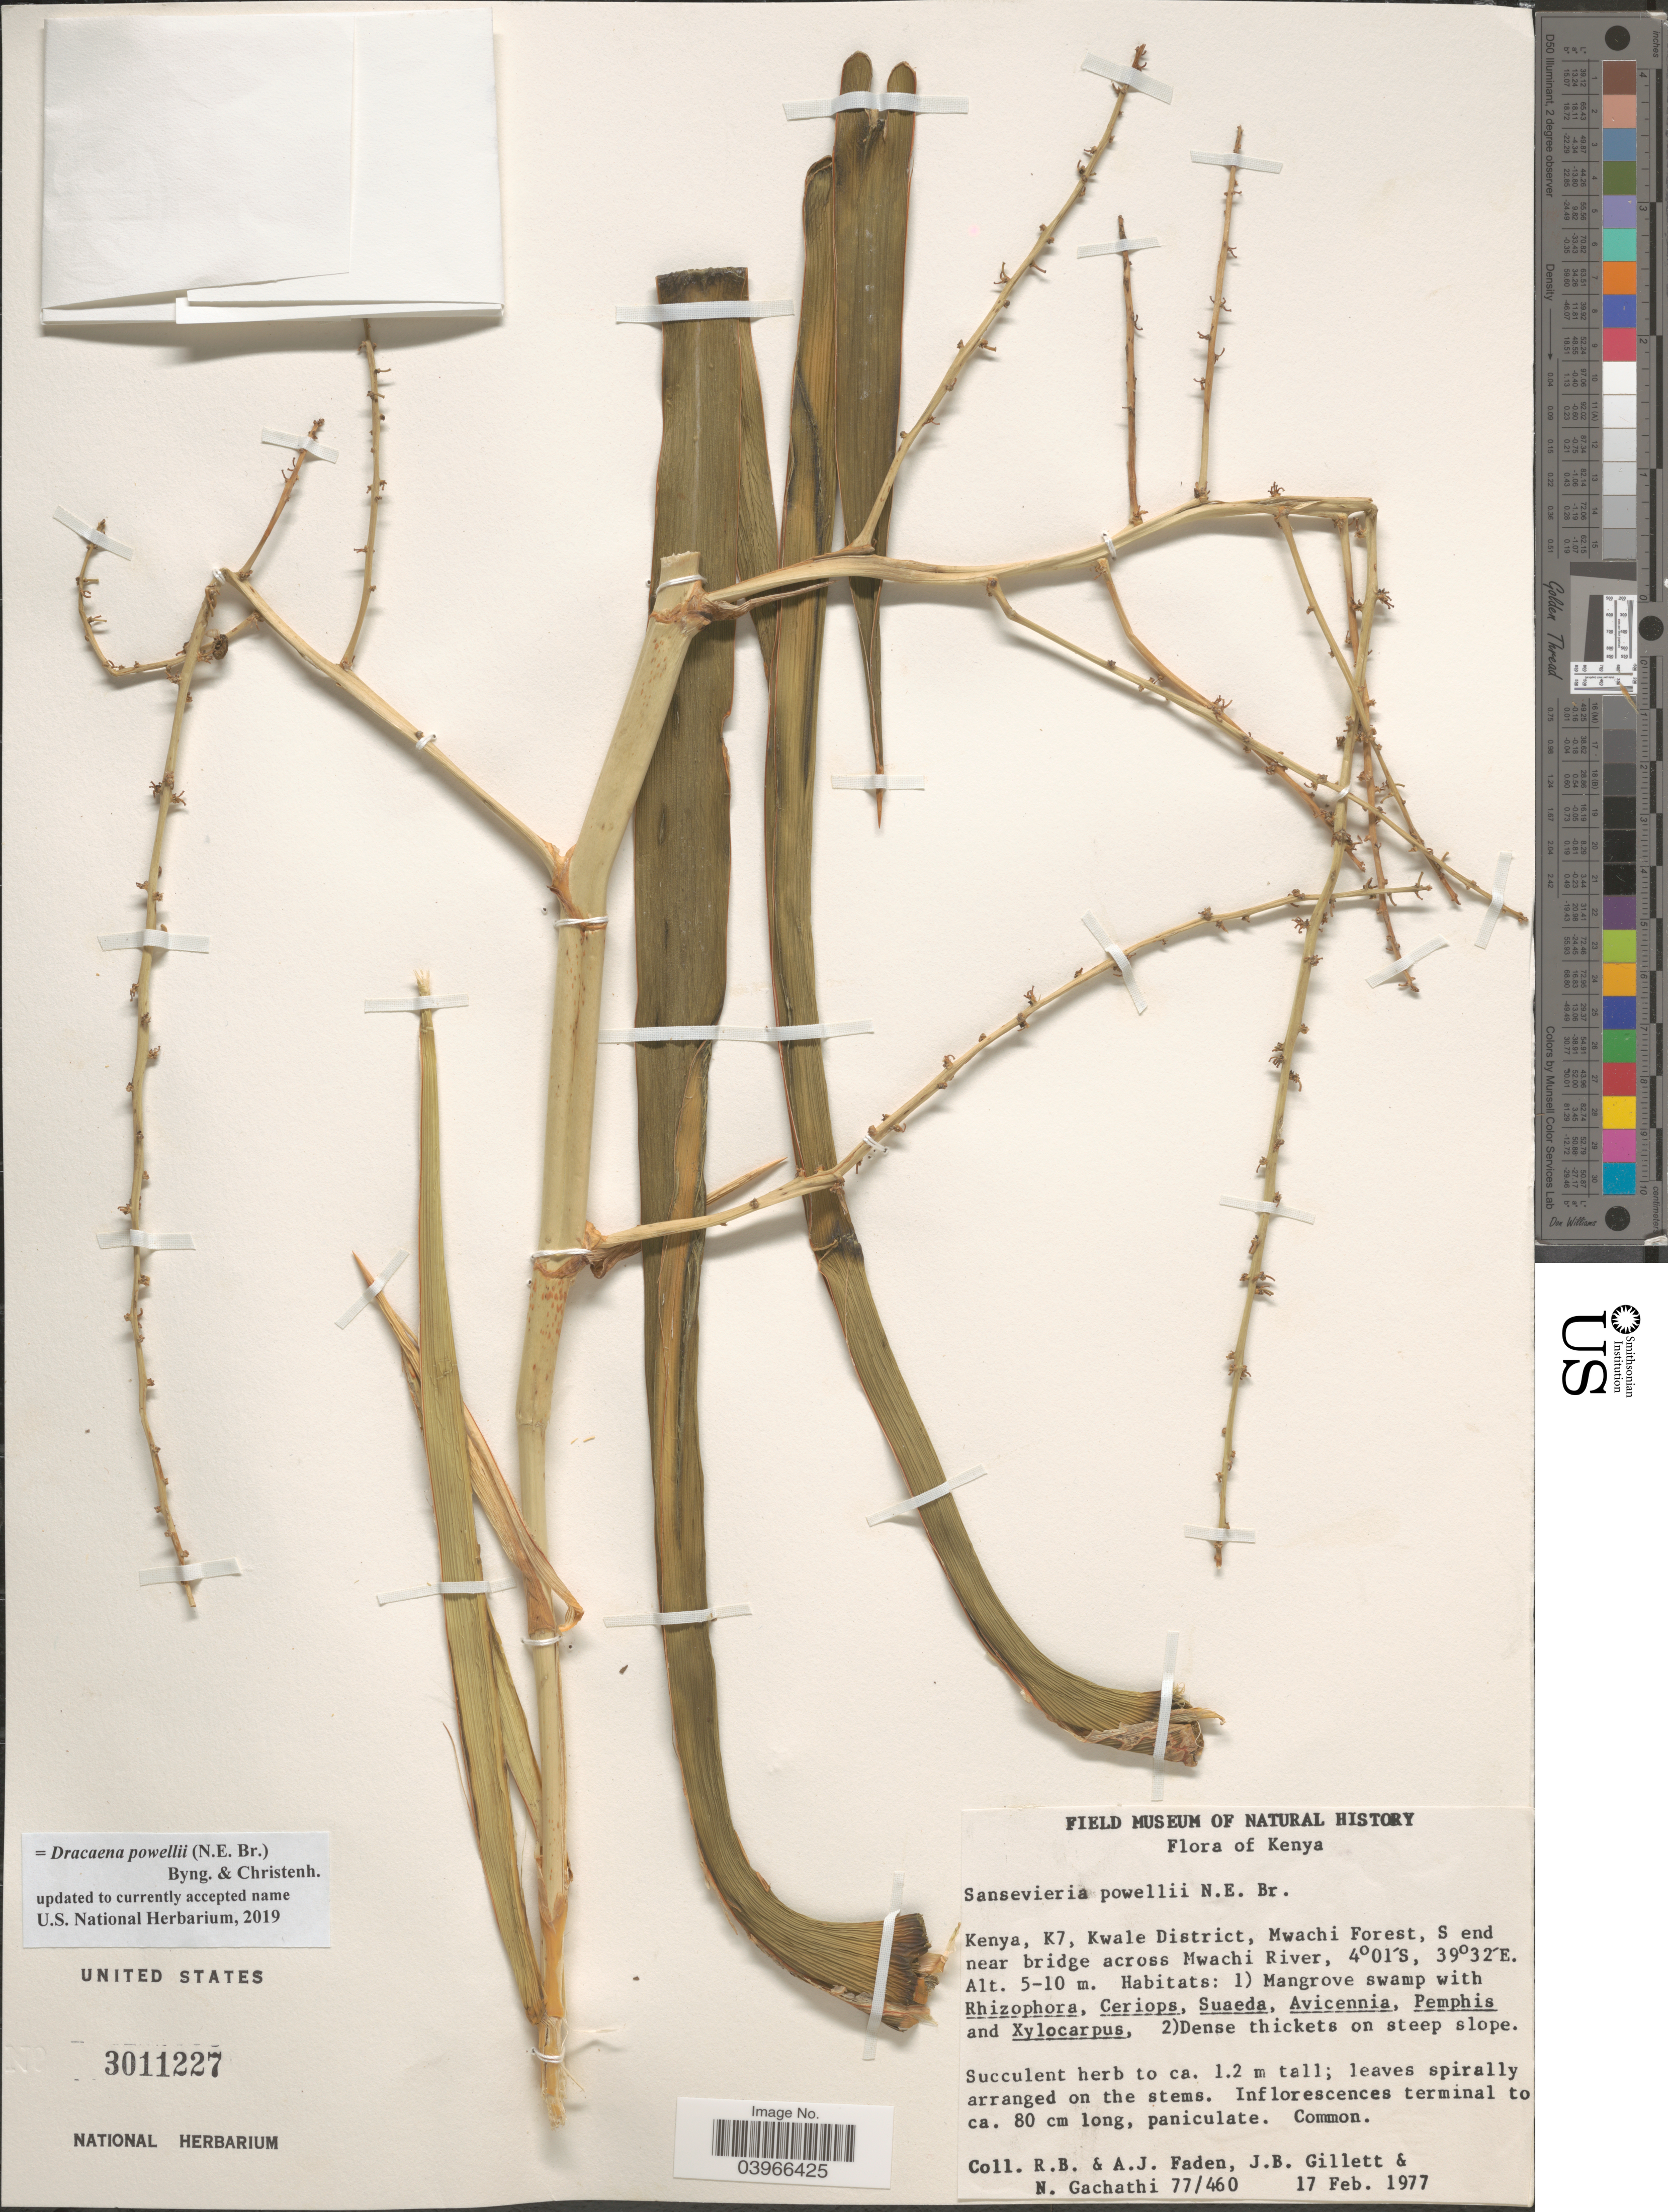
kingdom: Plantae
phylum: Tracheophyta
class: Liliopsida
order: Asparagales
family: Asparagaceae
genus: Dracaena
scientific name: Dracaena powellii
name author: (N.E. Br.) Byng & Christenh.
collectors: R. B. Faden, A. J. Faden, J. B. Gillett & N. Gachathi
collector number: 77/460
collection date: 1977-02-17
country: Kenya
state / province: Kwale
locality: K7, Kwale District, Mwachi Forest, S end near bridge across Mwachi River.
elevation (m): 5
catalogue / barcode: US 3011227